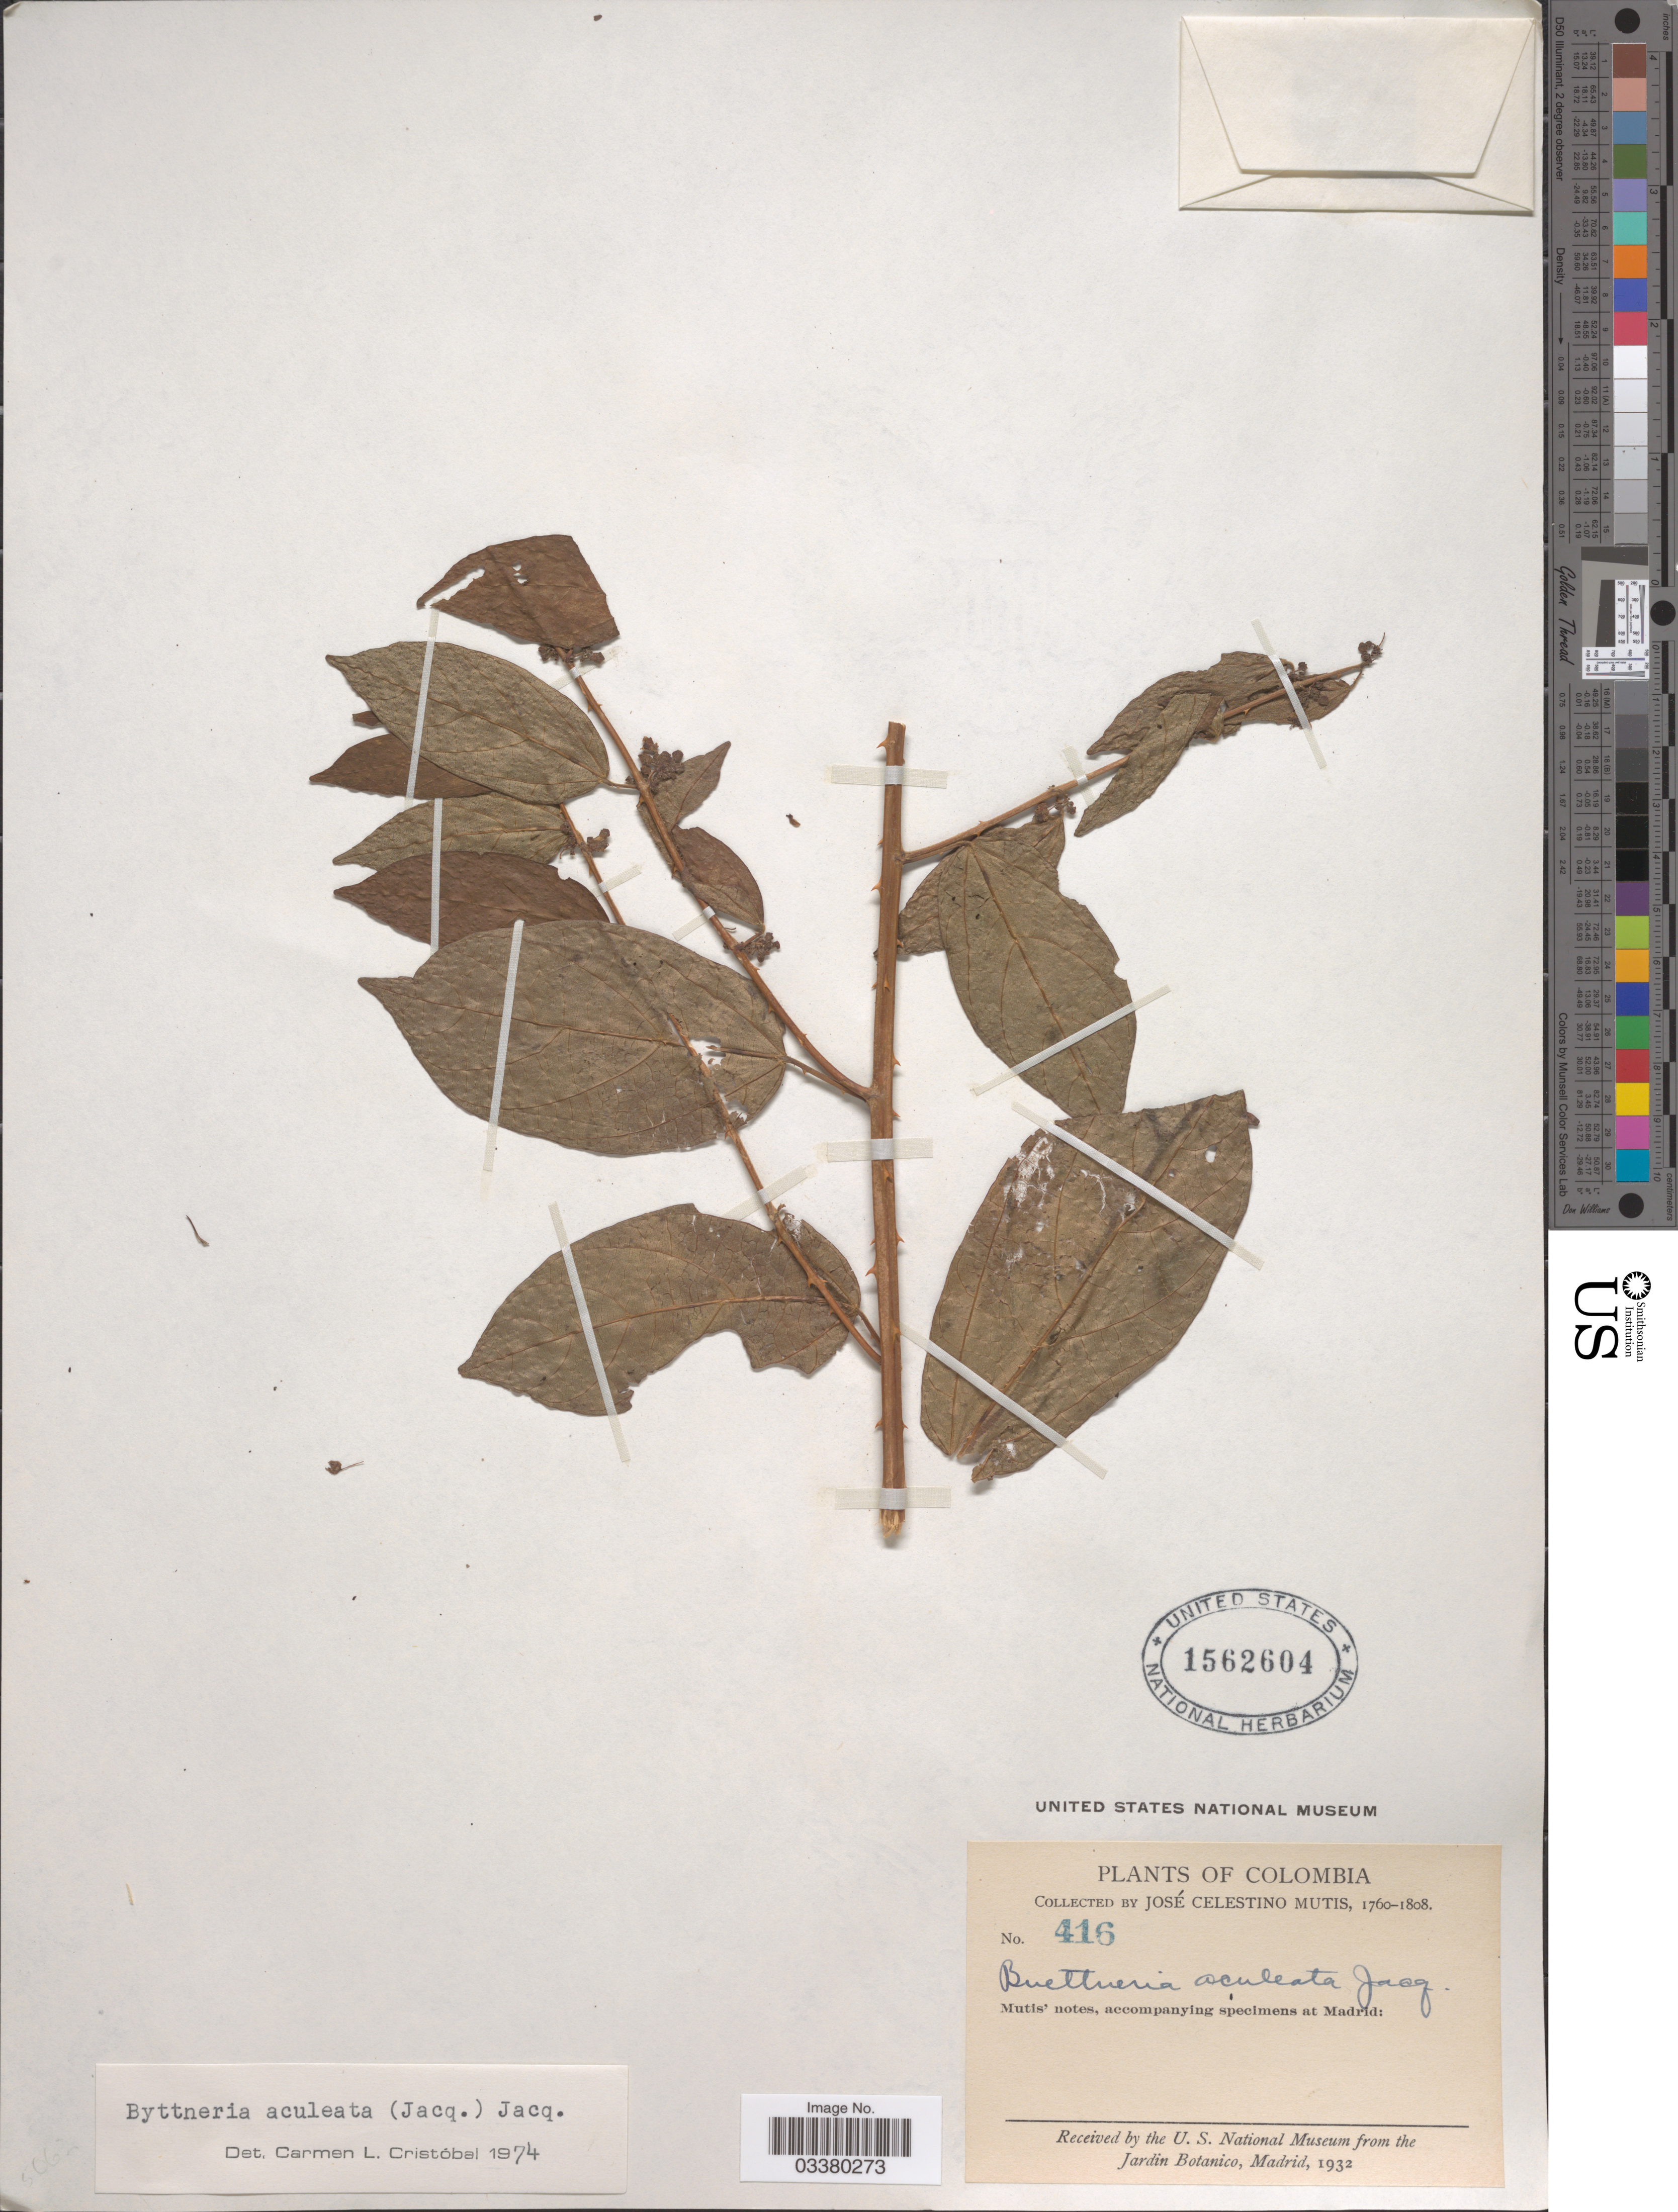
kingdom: Plantae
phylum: Tracheophyta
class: Magnoliopsida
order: Malvales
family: Malvaceae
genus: Byttneria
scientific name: Byttneria aculeata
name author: (Jacq.) Jacq.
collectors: J. C. B. Mutis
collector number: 416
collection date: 1760/1808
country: Colombia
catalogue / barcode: US 1562604